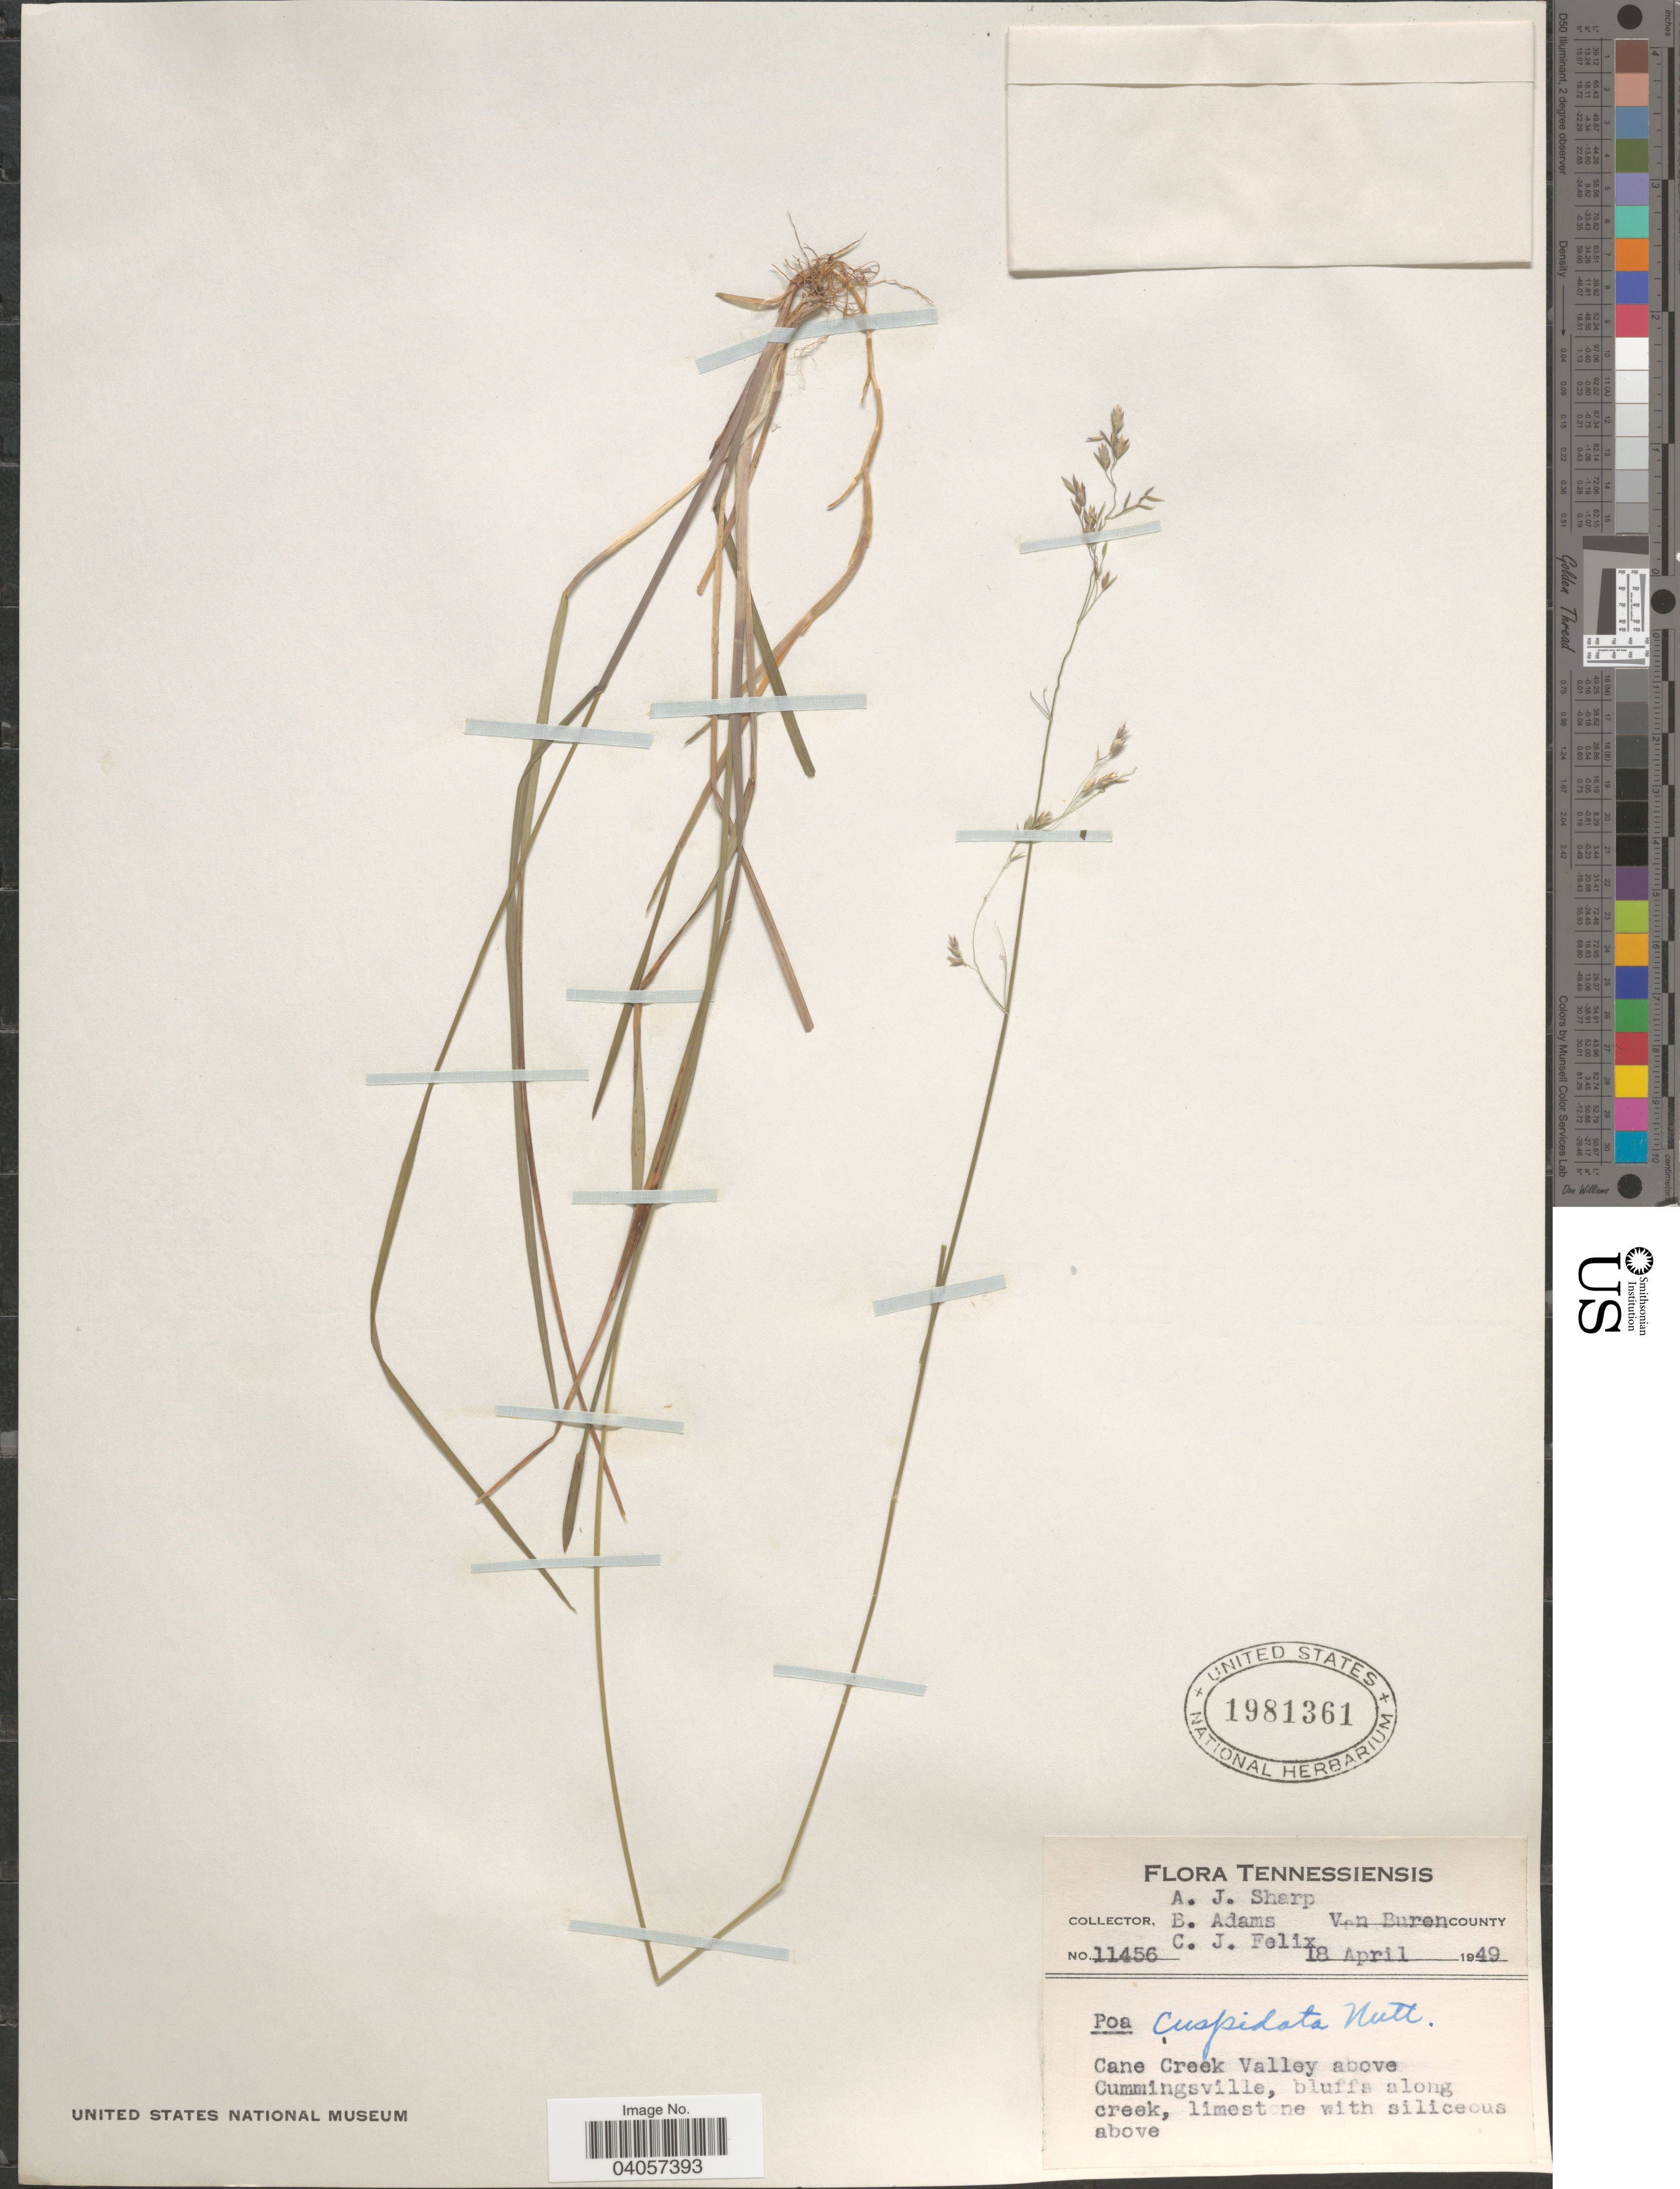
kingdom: Plantae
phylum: Tracheophyta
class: Liliopsida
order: Poales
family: Poaceae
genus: Poa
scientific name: Poa cuspidata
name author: Nutt.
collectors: A. J. Sharp, B. Adams & C. Felix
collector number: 11456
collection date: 1949-04-18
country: United States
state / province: Tennessee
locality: Van Buren County. Cane Creek Valley above Cummingsville, bluffs along creek.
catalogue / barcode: US 1981361